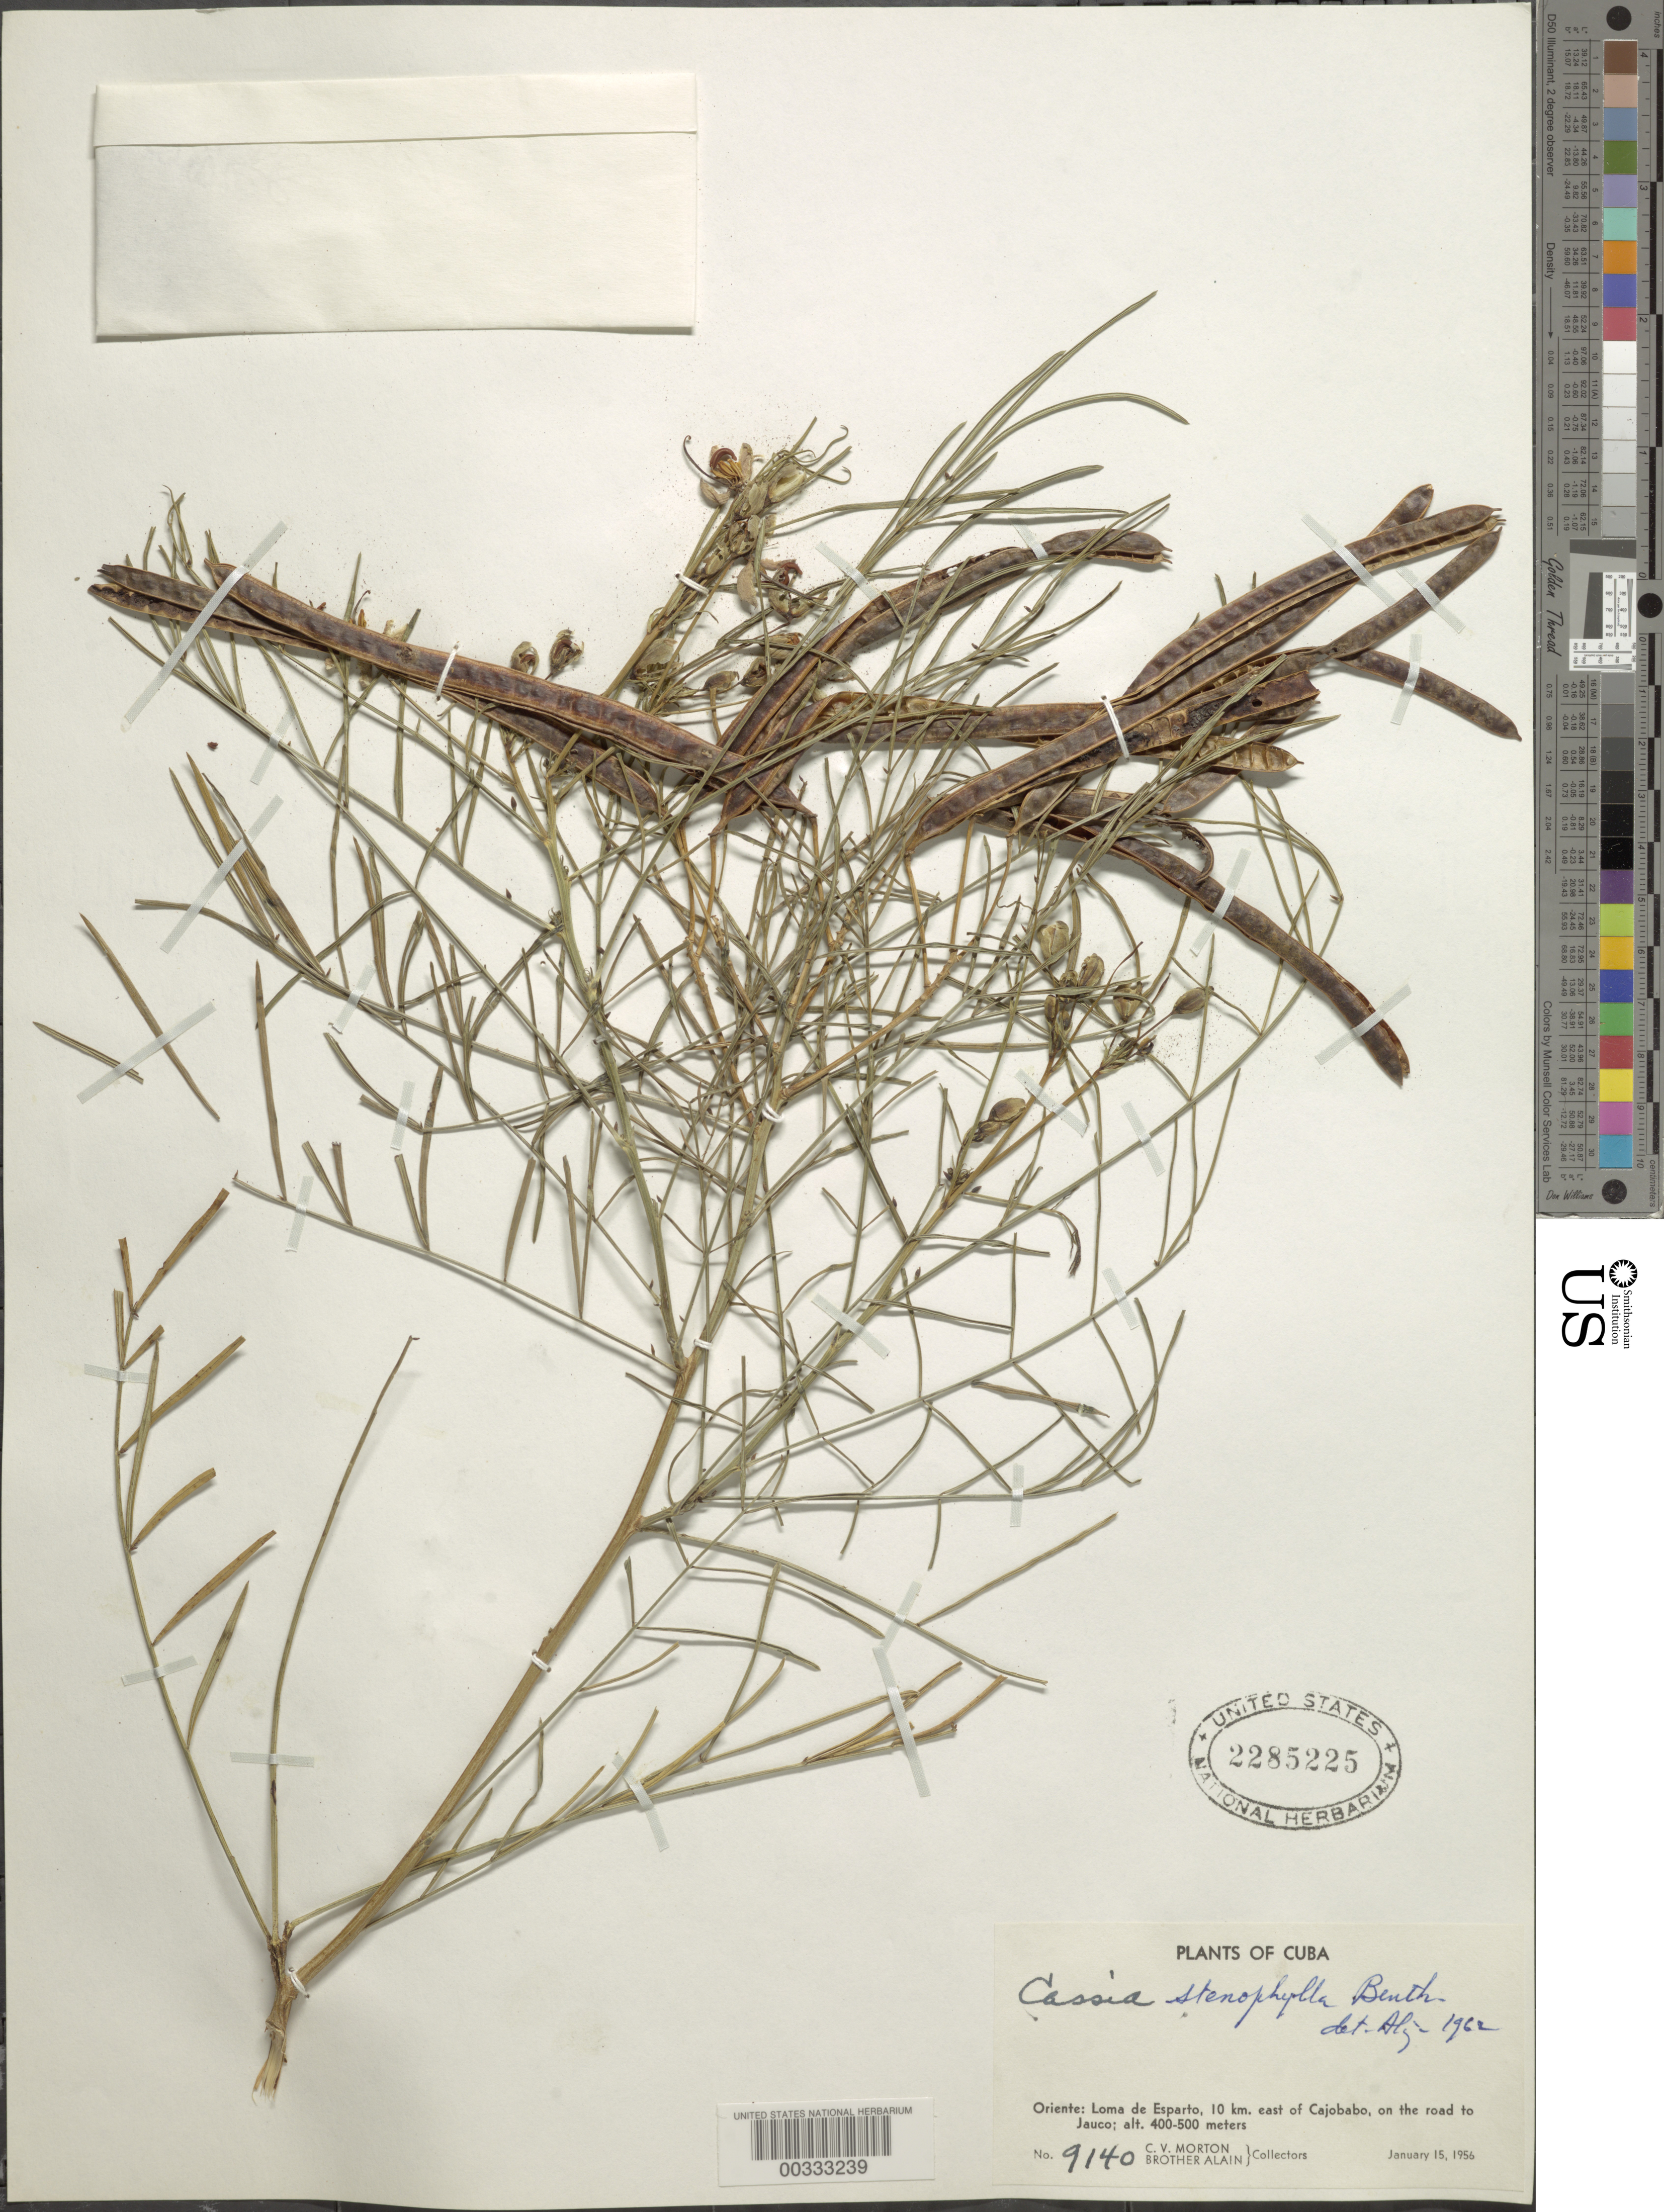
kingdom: Plantae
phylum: Tracheophyta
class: Magnoliopsida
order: Fabales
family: Fabaceae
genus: Senna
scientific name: Senna stenophylla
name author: (Benth.) H.S. Irwin & Barneby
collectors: C. V. Morton & A. H. Liogier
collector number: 9140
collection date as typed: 15 Jan 1956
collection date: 1956-01-15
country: Cuba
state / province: Oriente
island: Greater Antilles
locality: Loma de esparto, 10 km e of cajobabo, on the road to jauco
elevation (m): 400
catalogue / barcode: US 2285225